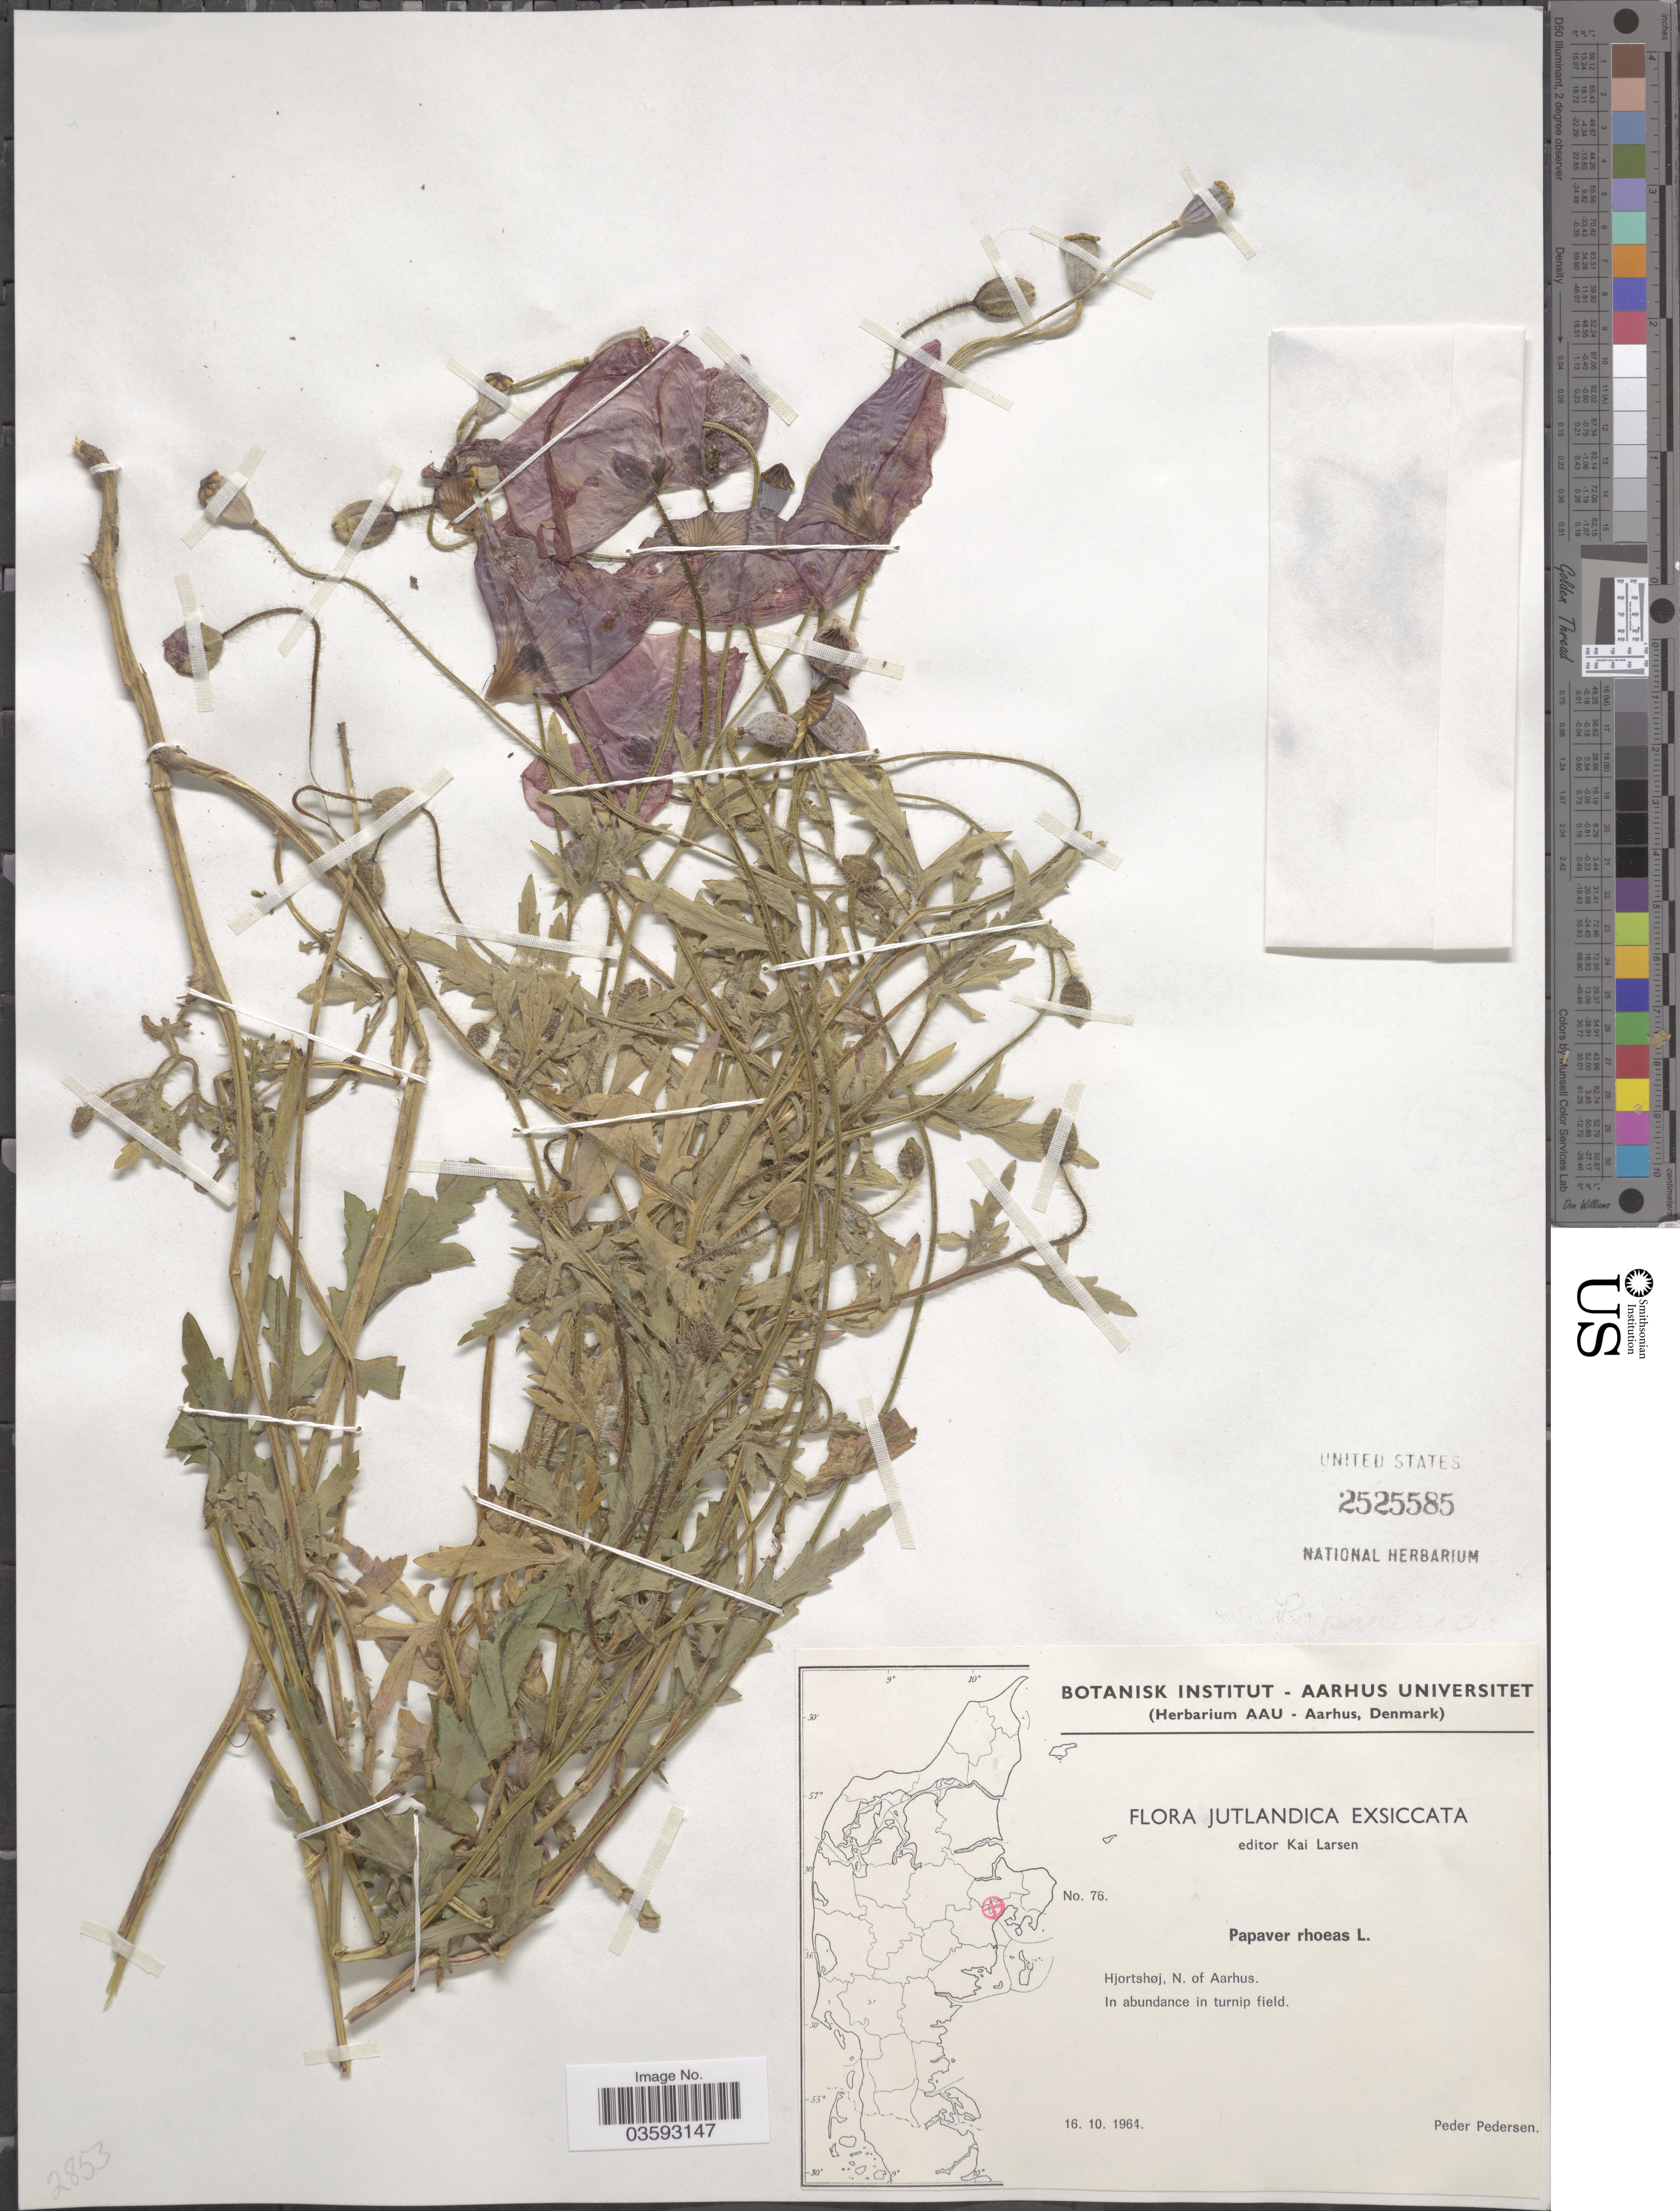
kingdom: Plantae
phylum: Tracheophyta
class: Magnoliopsida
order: Ranunculales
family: Papaveraceae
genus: Papaver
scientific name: Papaver rhoeas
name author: L.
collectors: P. Pedersen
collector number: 76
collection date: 1964-10-16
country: Denmark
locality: Jutlandica. Hjorsthøj, N of Aarhus.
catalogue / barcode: US 2525585